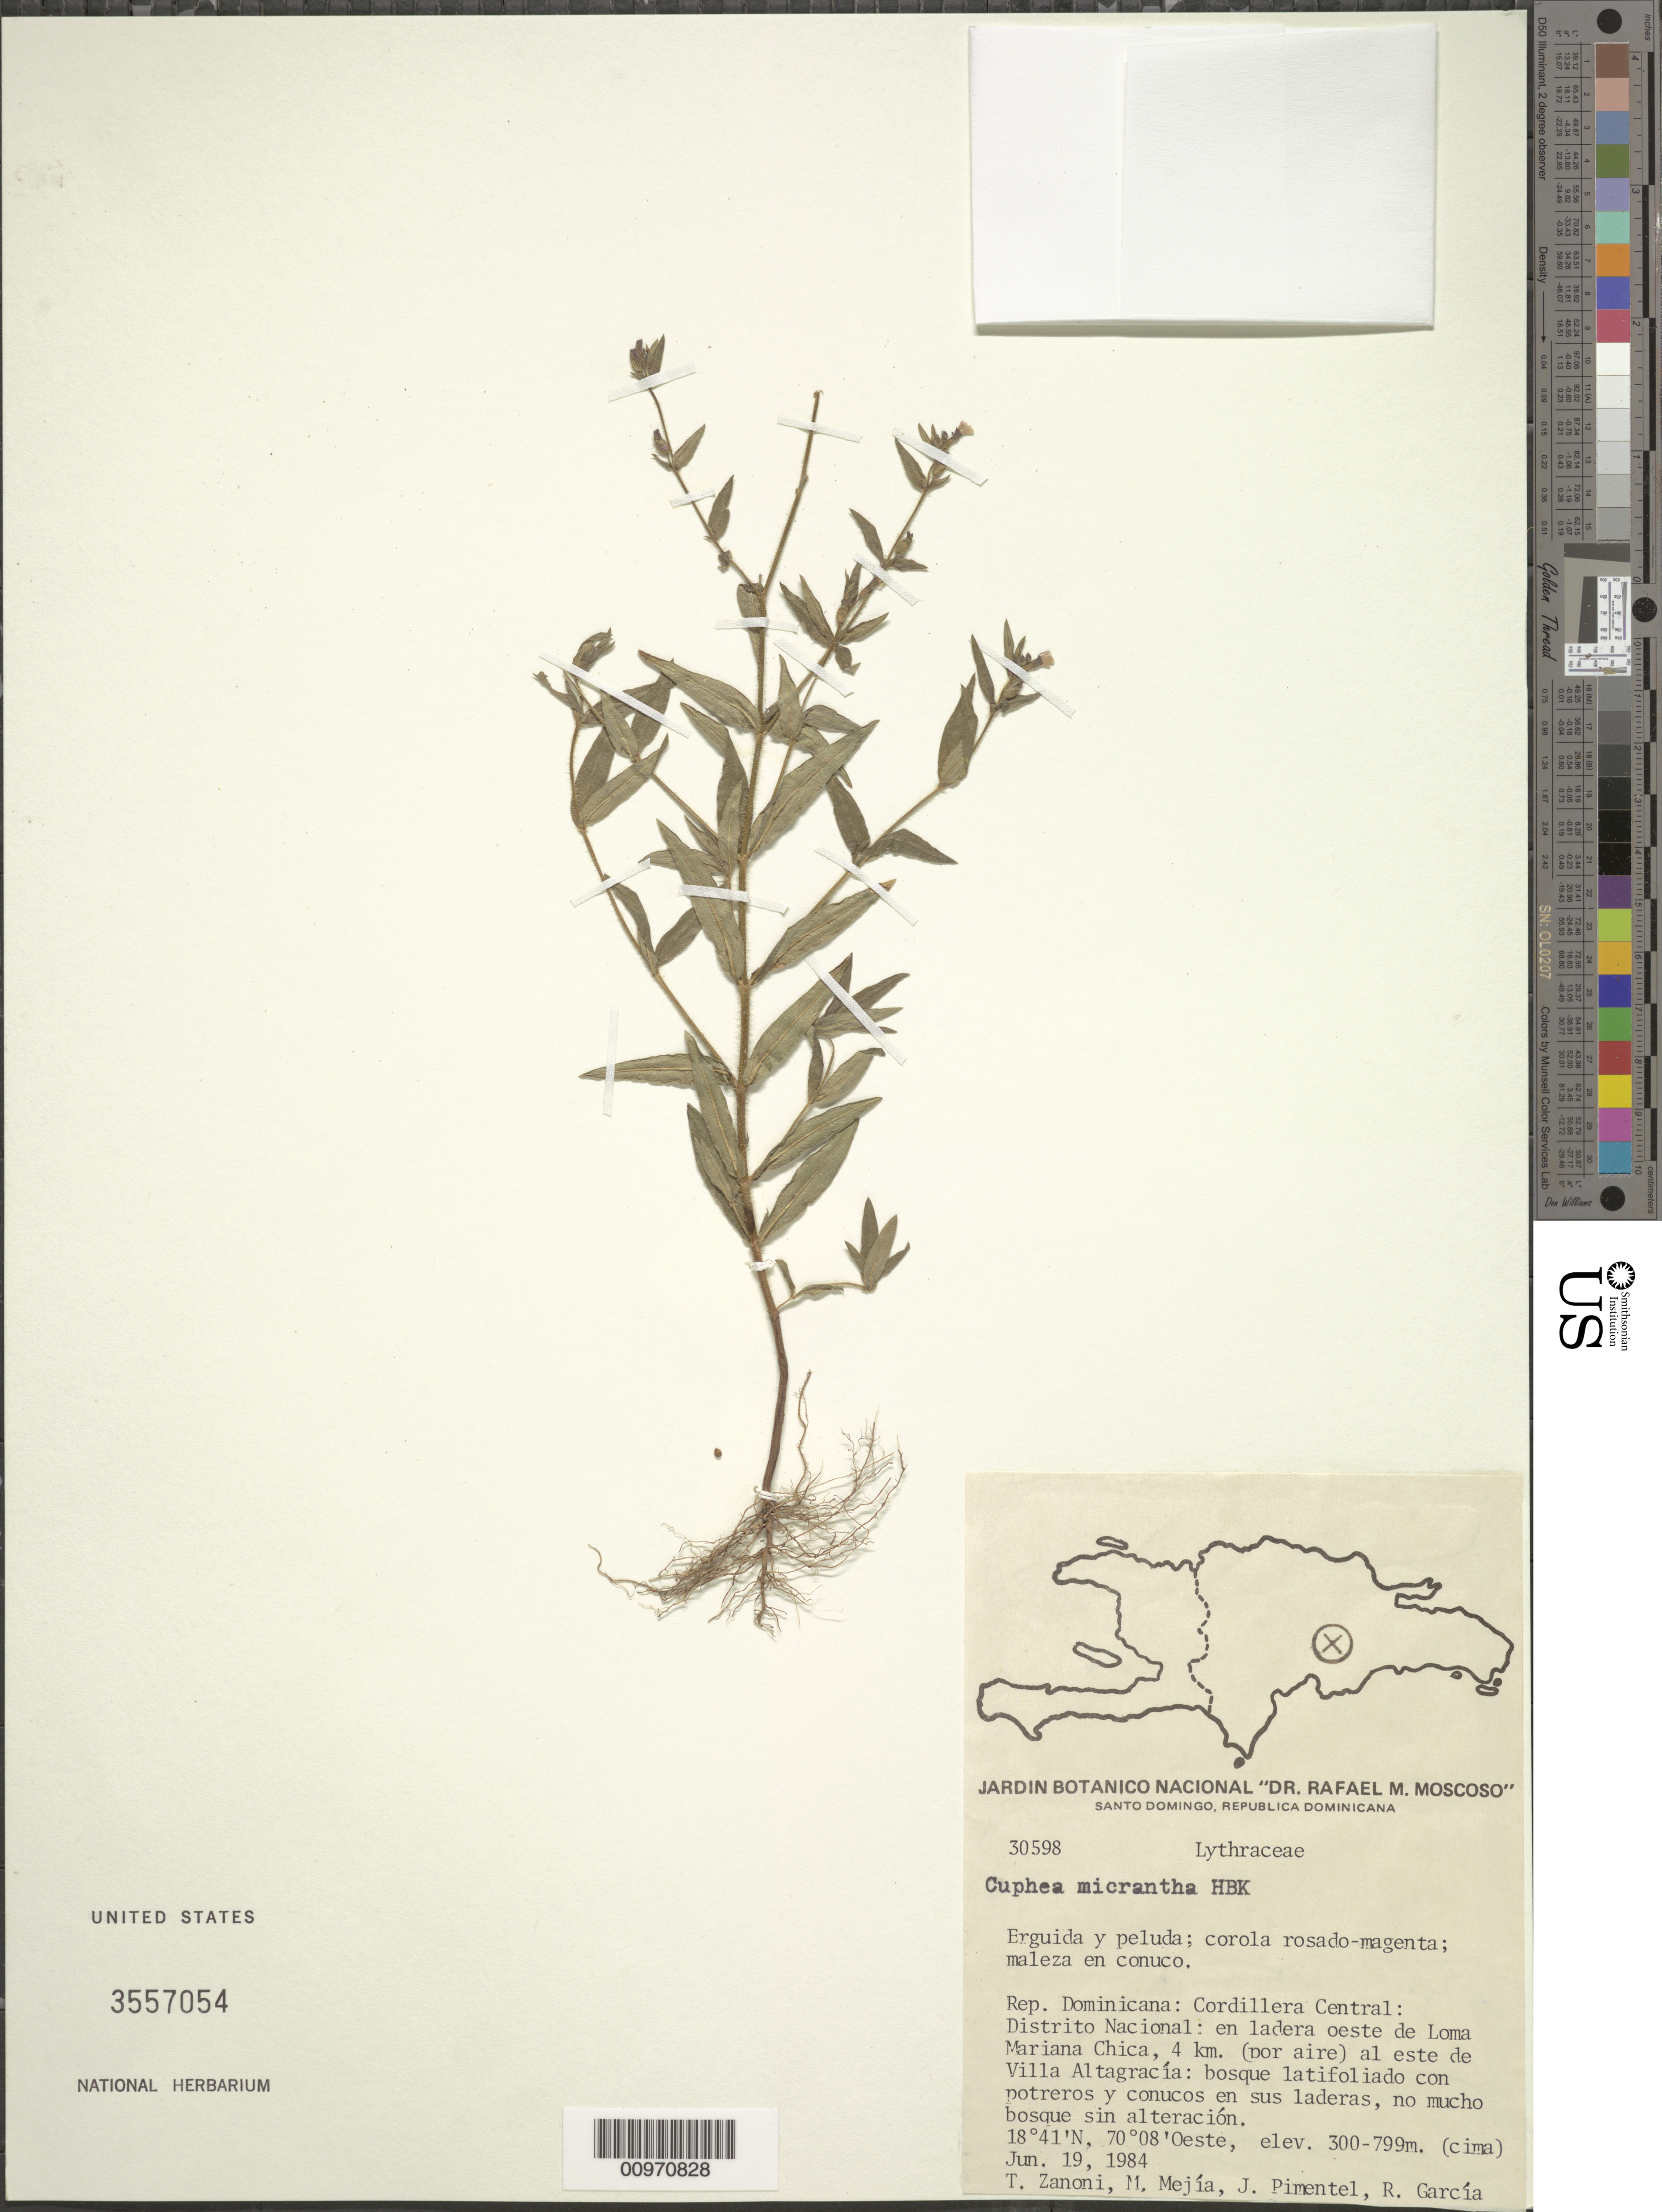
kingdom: Plantae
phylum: Tracheophyta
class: Magnoliopsida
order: Myrtales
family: Lythraceae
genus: Cuphea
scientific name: Cuphea micrantha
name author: Kunth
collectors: T. A. Zanoni, M. Mejia, J. Pimentel & R. G. García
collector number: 30598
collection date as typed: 19 Jun 1984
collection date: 1984-06-19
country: Dominican Republic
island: Hispaniola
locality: Distrito Nacional; Cordillera Central, en ladera oeste de Loma Mariana Chica, 4 km (por aire) al este de Villa Altagracía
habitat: Bosque latifoliado con potreros y conucos en sus laderas, no mucho bosque sin alteración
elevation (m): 300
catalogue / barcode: US 3557054